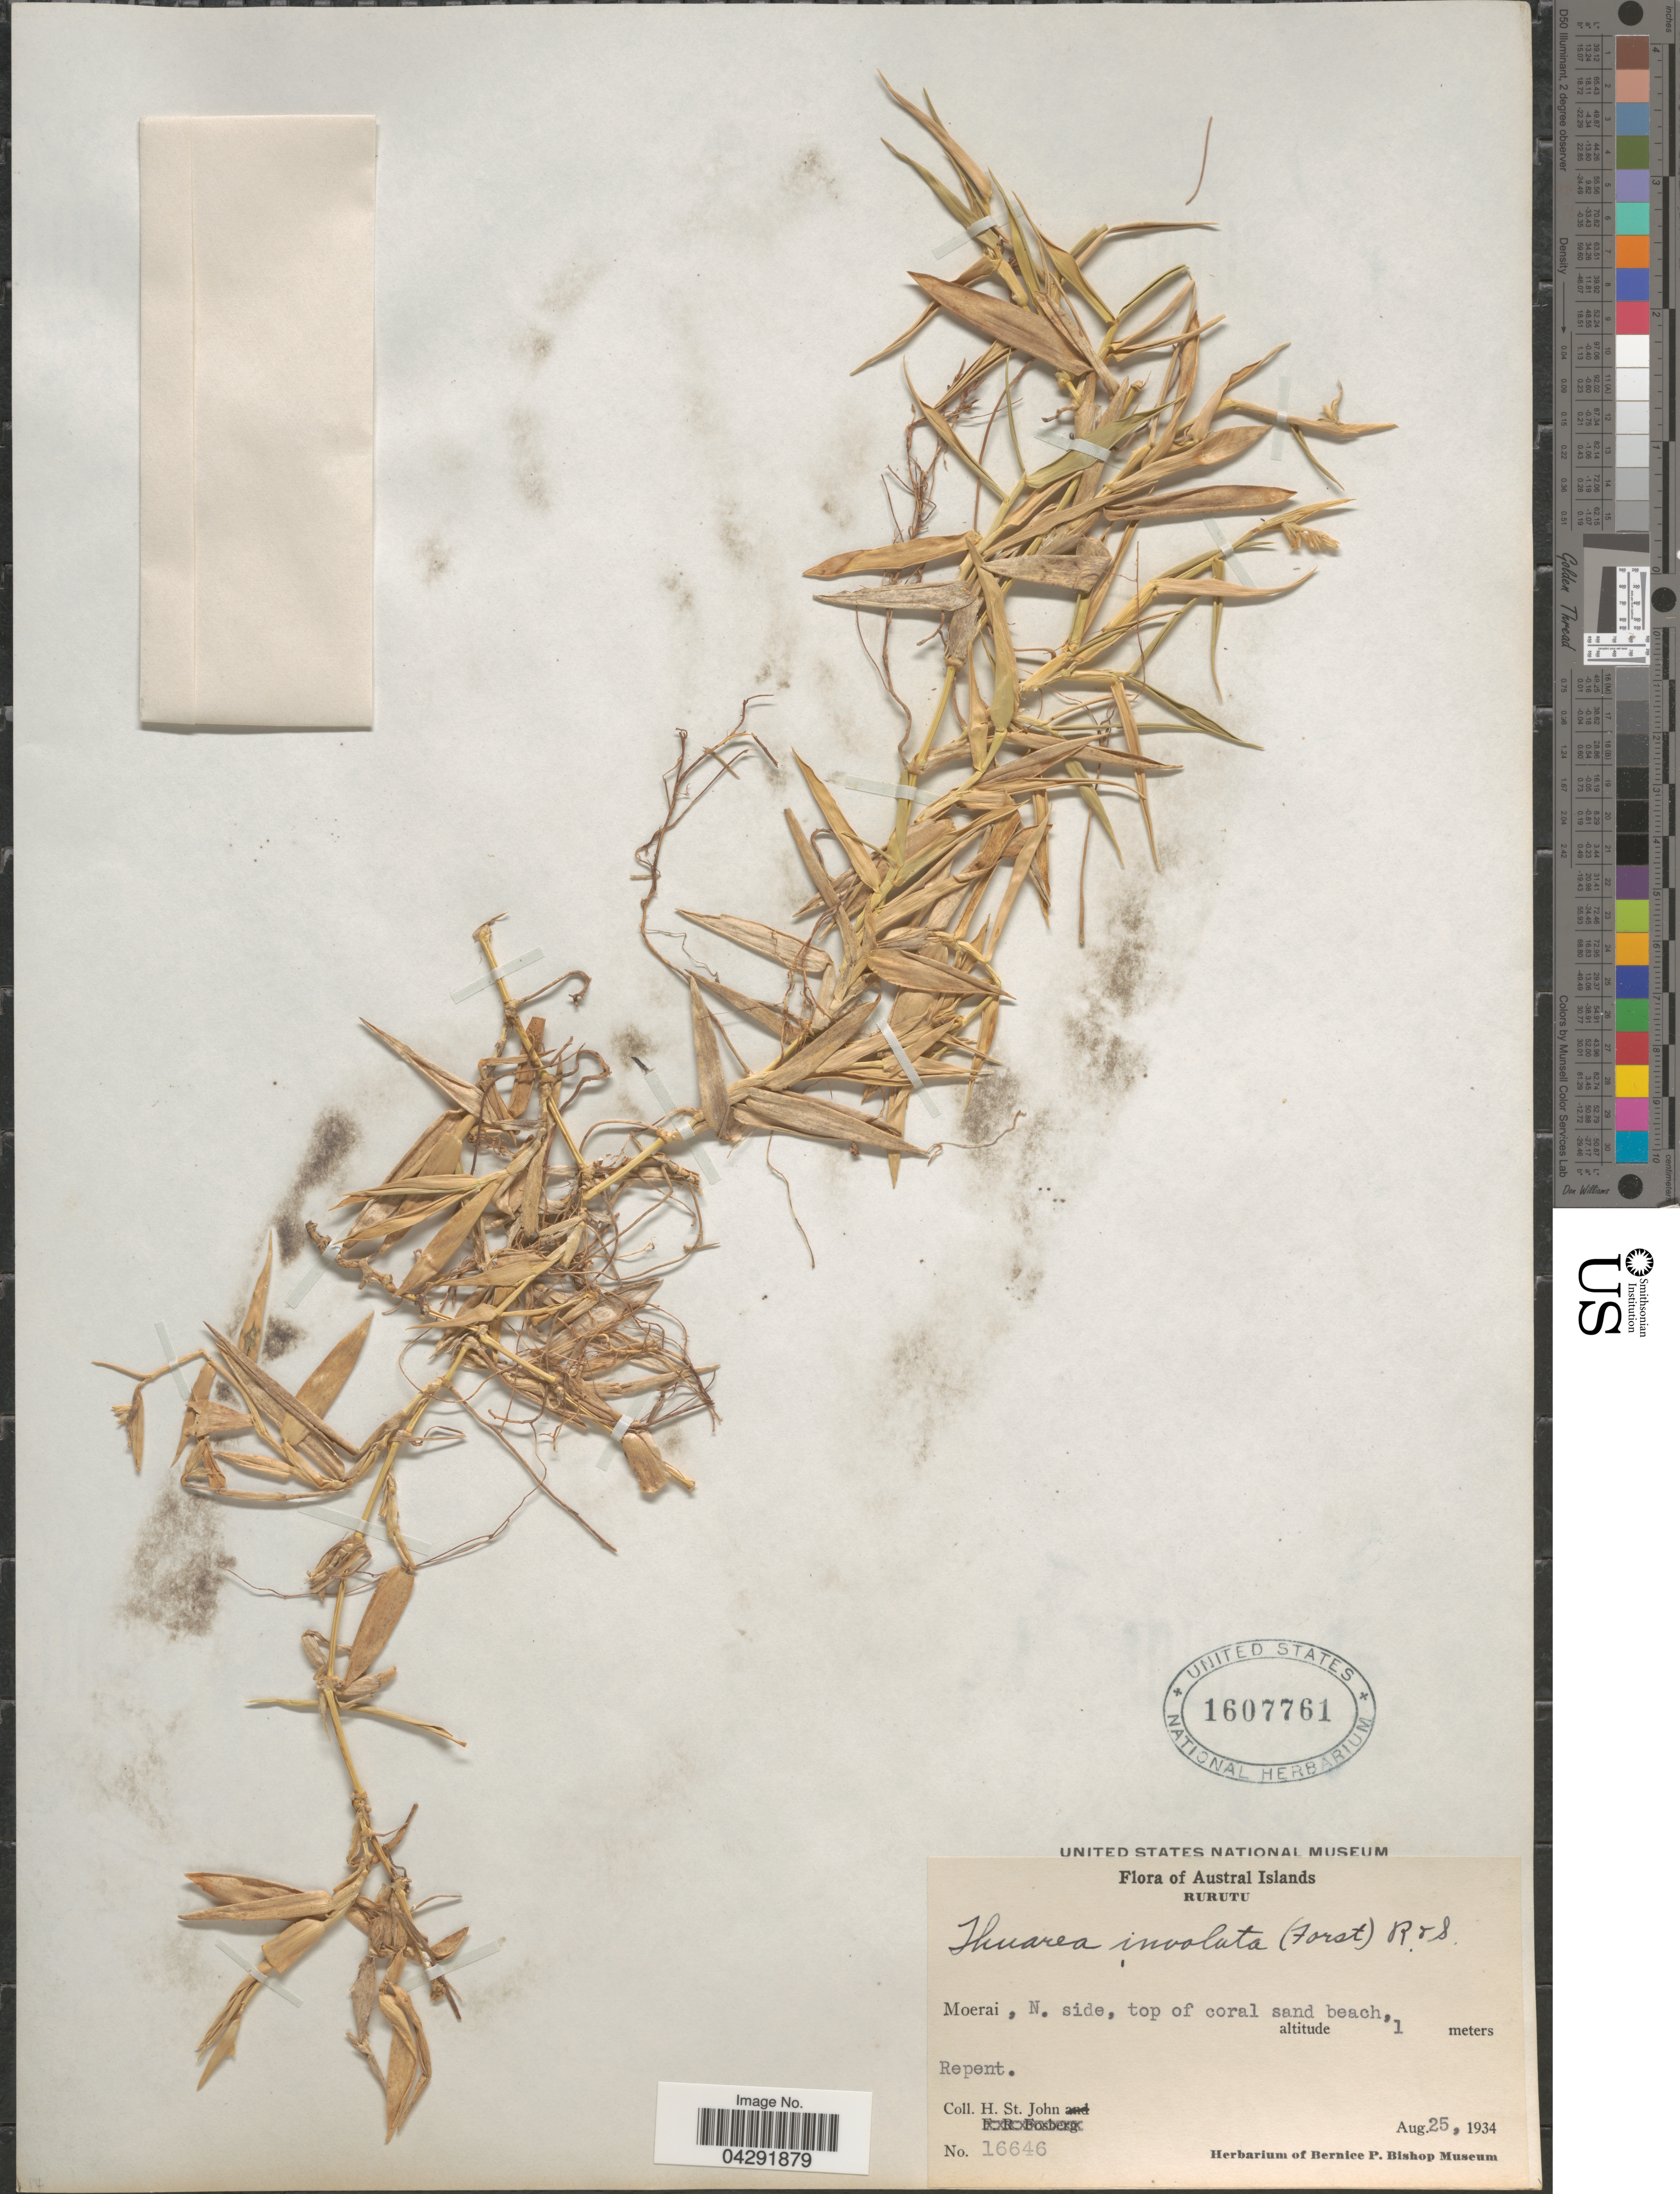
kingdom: Plantae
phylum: Tracheophyta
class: Liliopsida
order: Poales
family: Poaceae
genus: Thuarea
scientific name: Thuarea involuta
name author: (G. Forst.) R. Br. ex Sm.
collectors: H. St. John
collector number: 16646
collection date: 1934-08-25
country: French Polynesia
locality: Austral Islands. Rurutu. Moerai, N. side, top of coral sand beach.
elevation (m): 1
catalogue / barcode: US 1607761